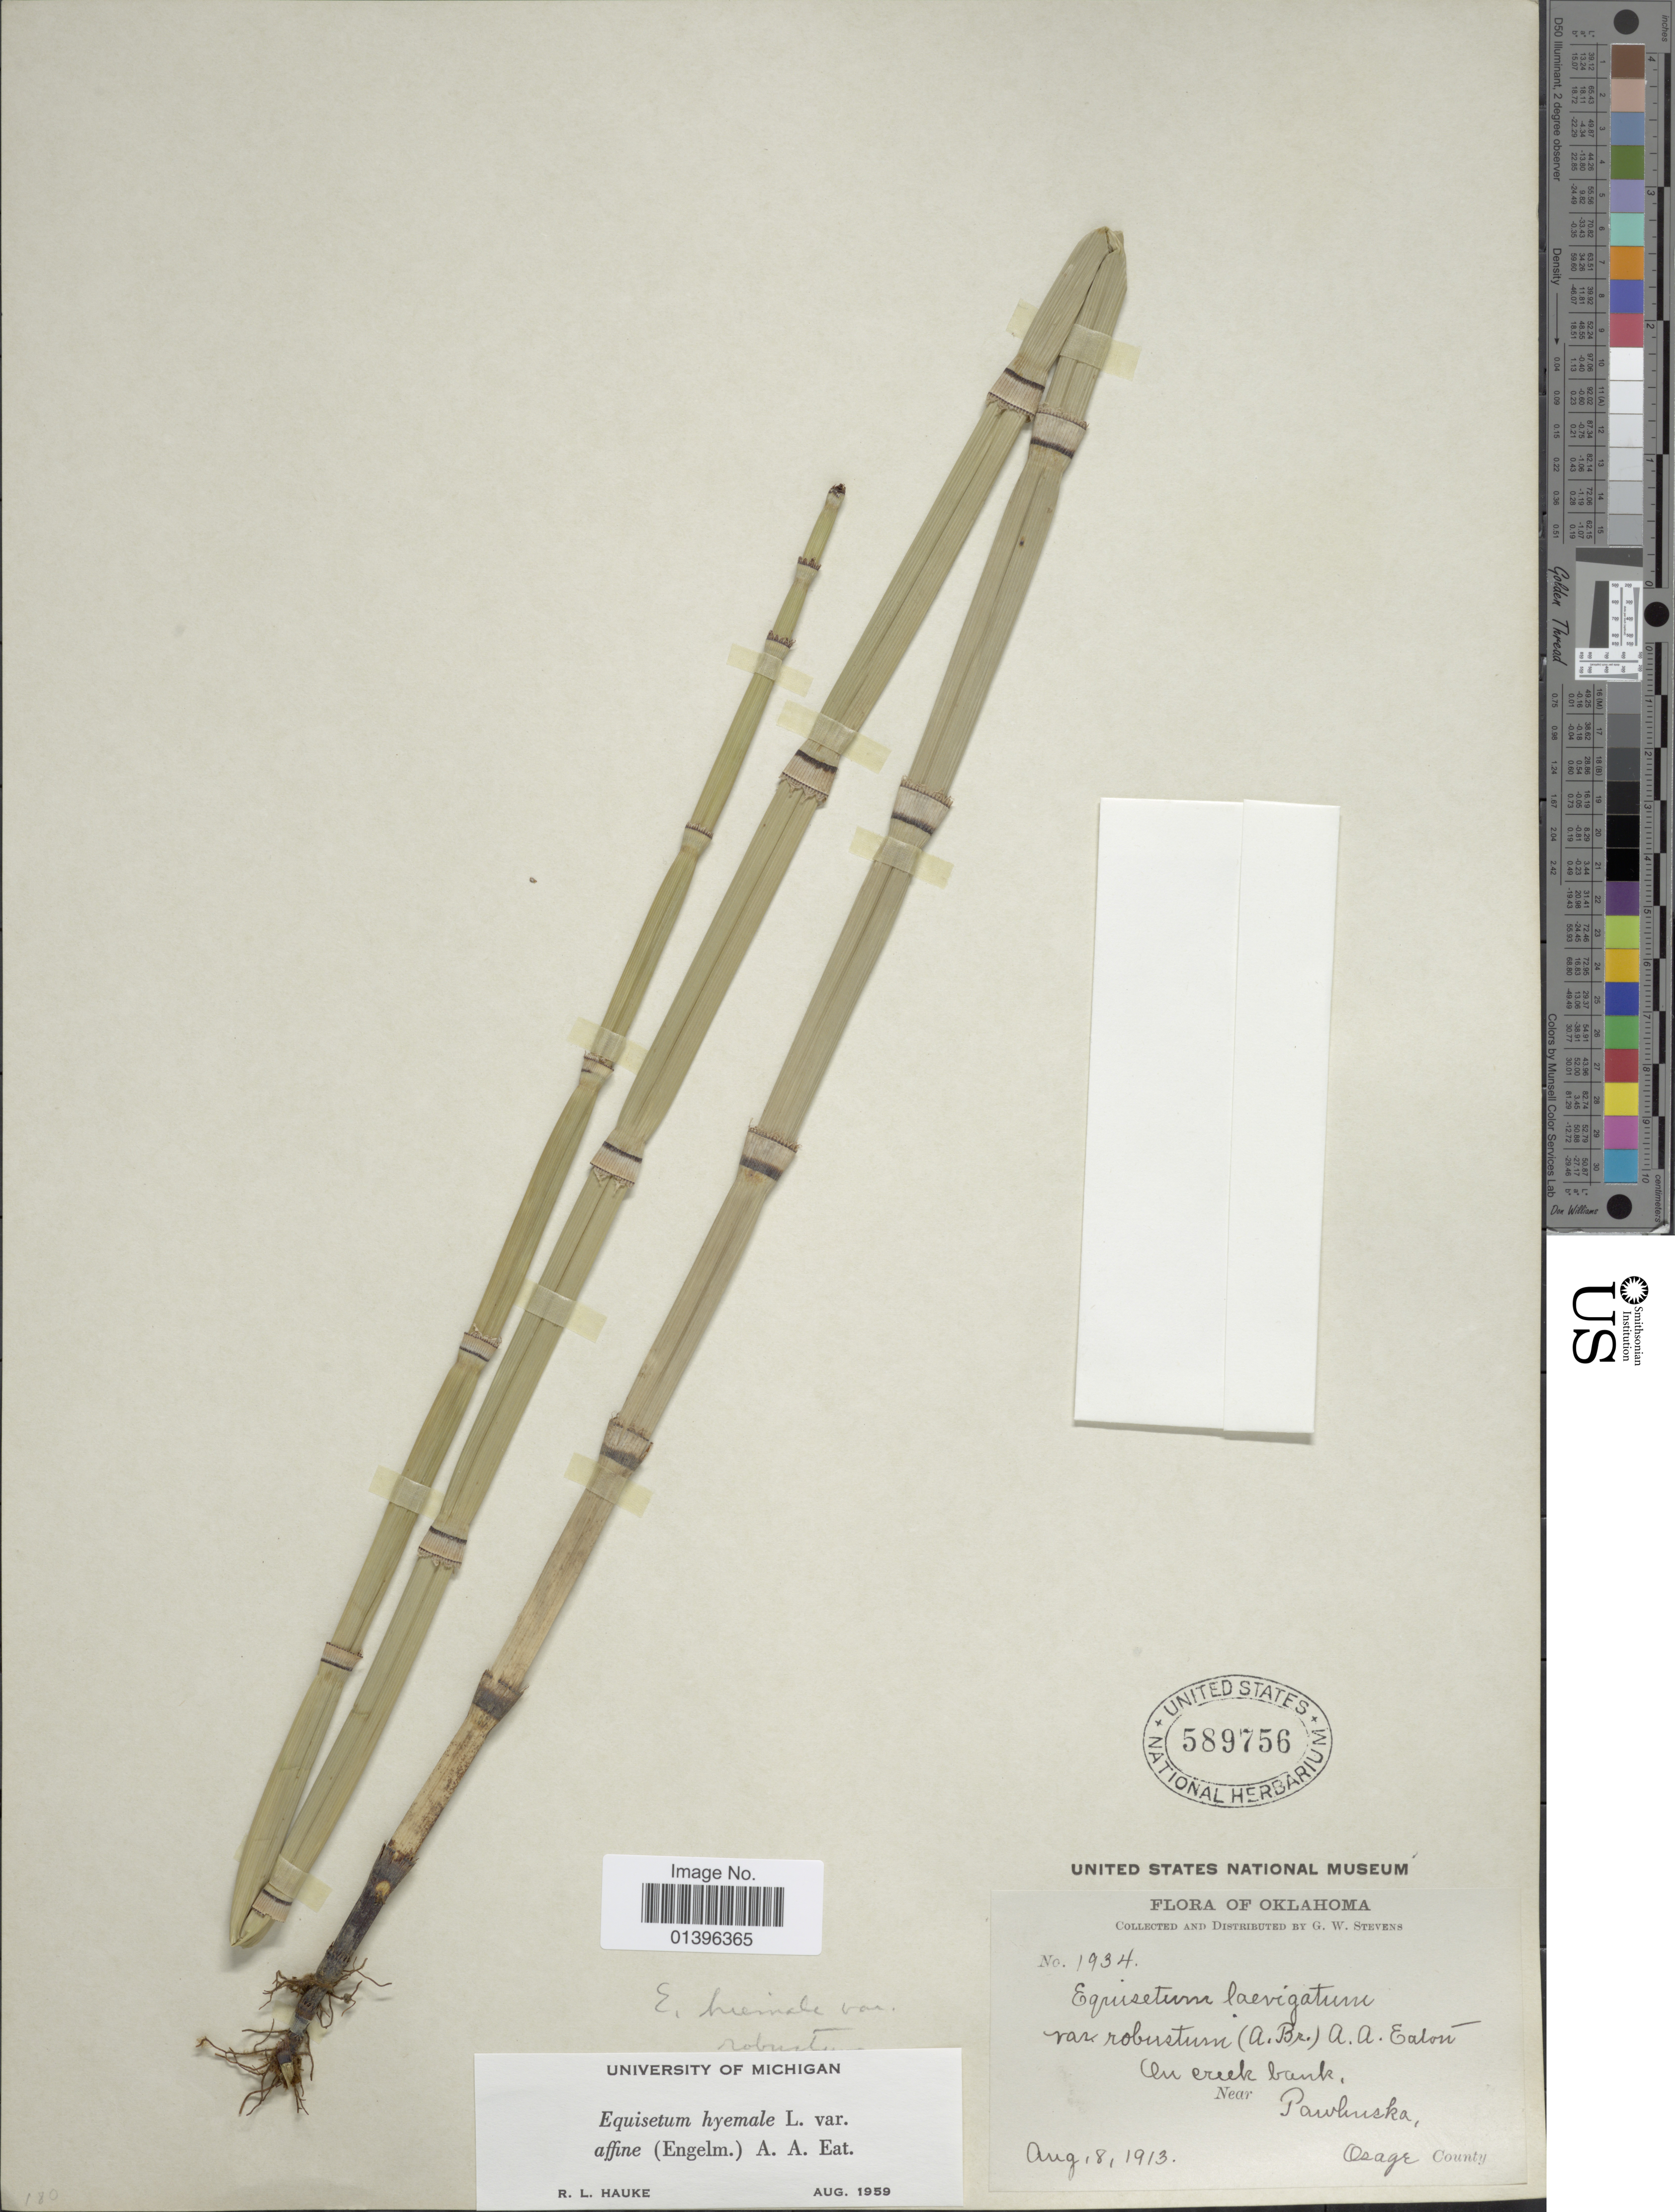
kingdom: Plantae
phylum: Tracheophyta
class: Polypodiopsida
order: Equisetales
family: Equisetaceae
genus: Equisetum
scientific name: Equisetum hyemale var. affine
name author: (Engelm.) A.A. Eaton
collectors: G. W. Stevens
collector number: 1934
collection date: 1913-08-18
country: United States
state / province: Oklahoma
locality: On creek bank, near Pawkuska, Osage County.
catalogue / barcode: US 589756